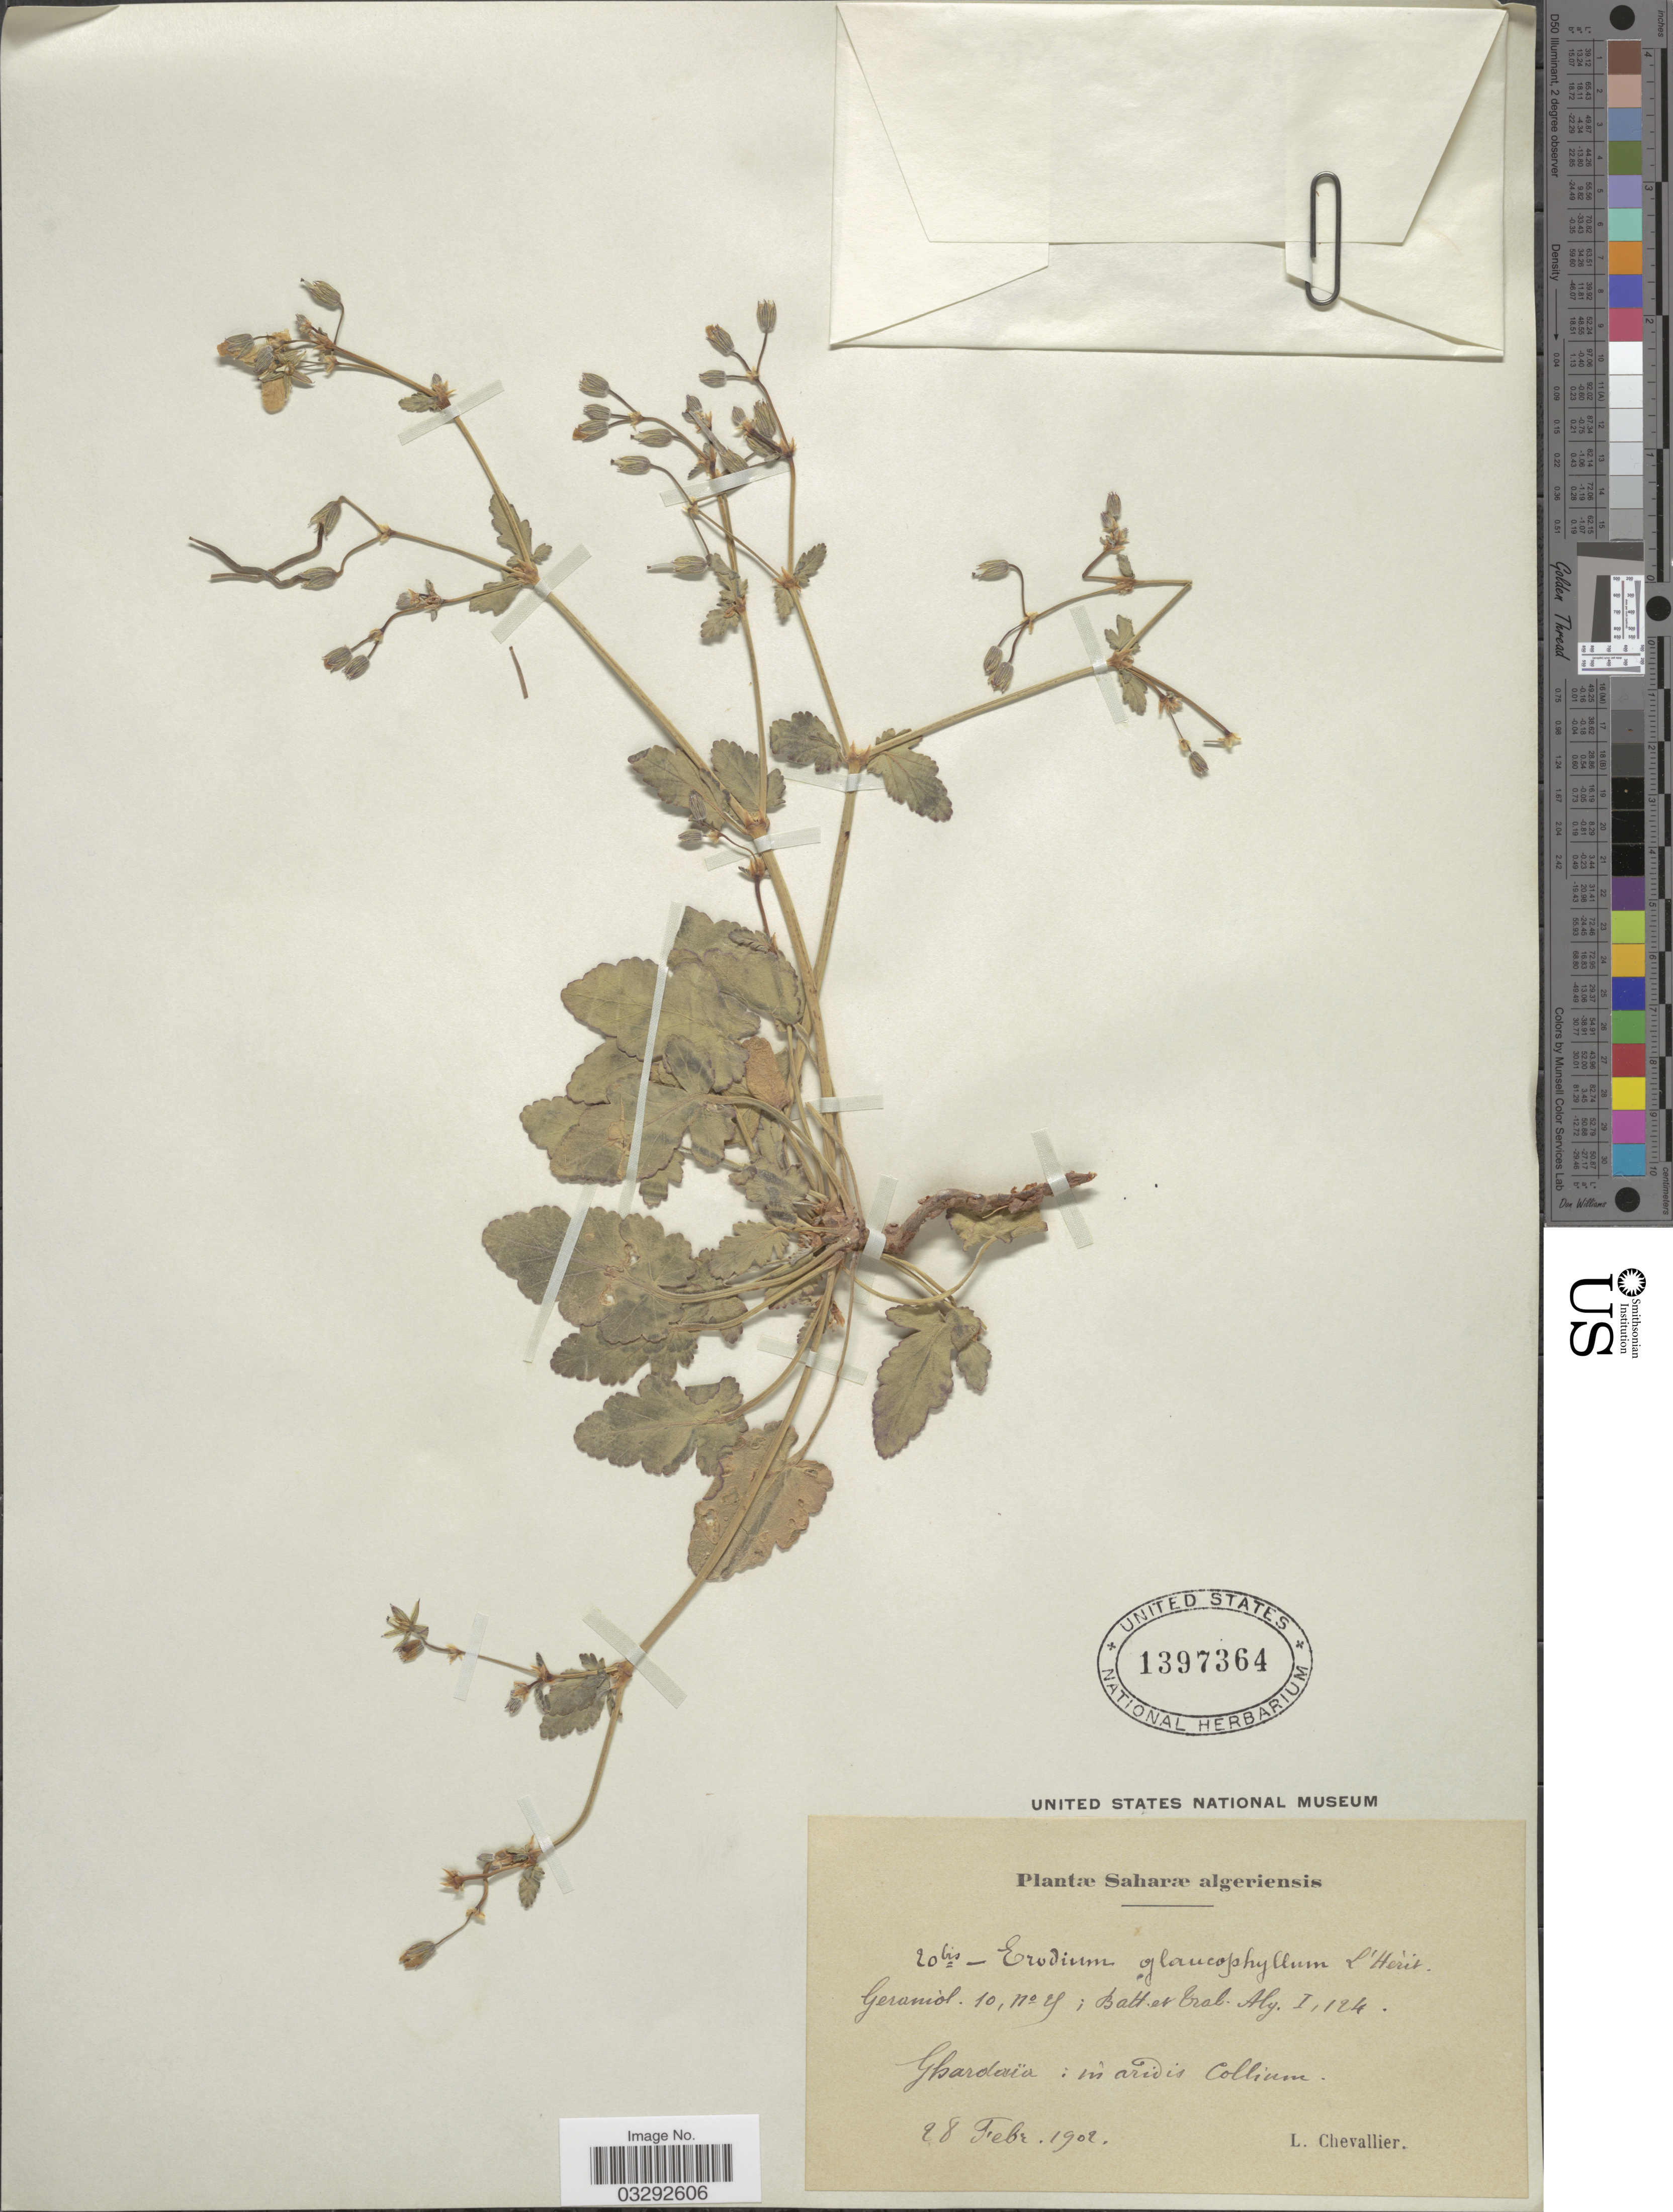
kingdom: Plantae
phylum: Tracheophyta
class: Magnoliopsida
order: Geraniales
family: Geraniaceae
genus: Erodium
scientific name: Erodium glaucophyllum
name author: (L.) L'Hér.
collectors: L. Chevallier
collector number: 20bis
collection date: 1902-02-28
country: Algeria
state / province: Ghardaïa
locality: In aridis Collium.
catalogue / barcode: US 1397364